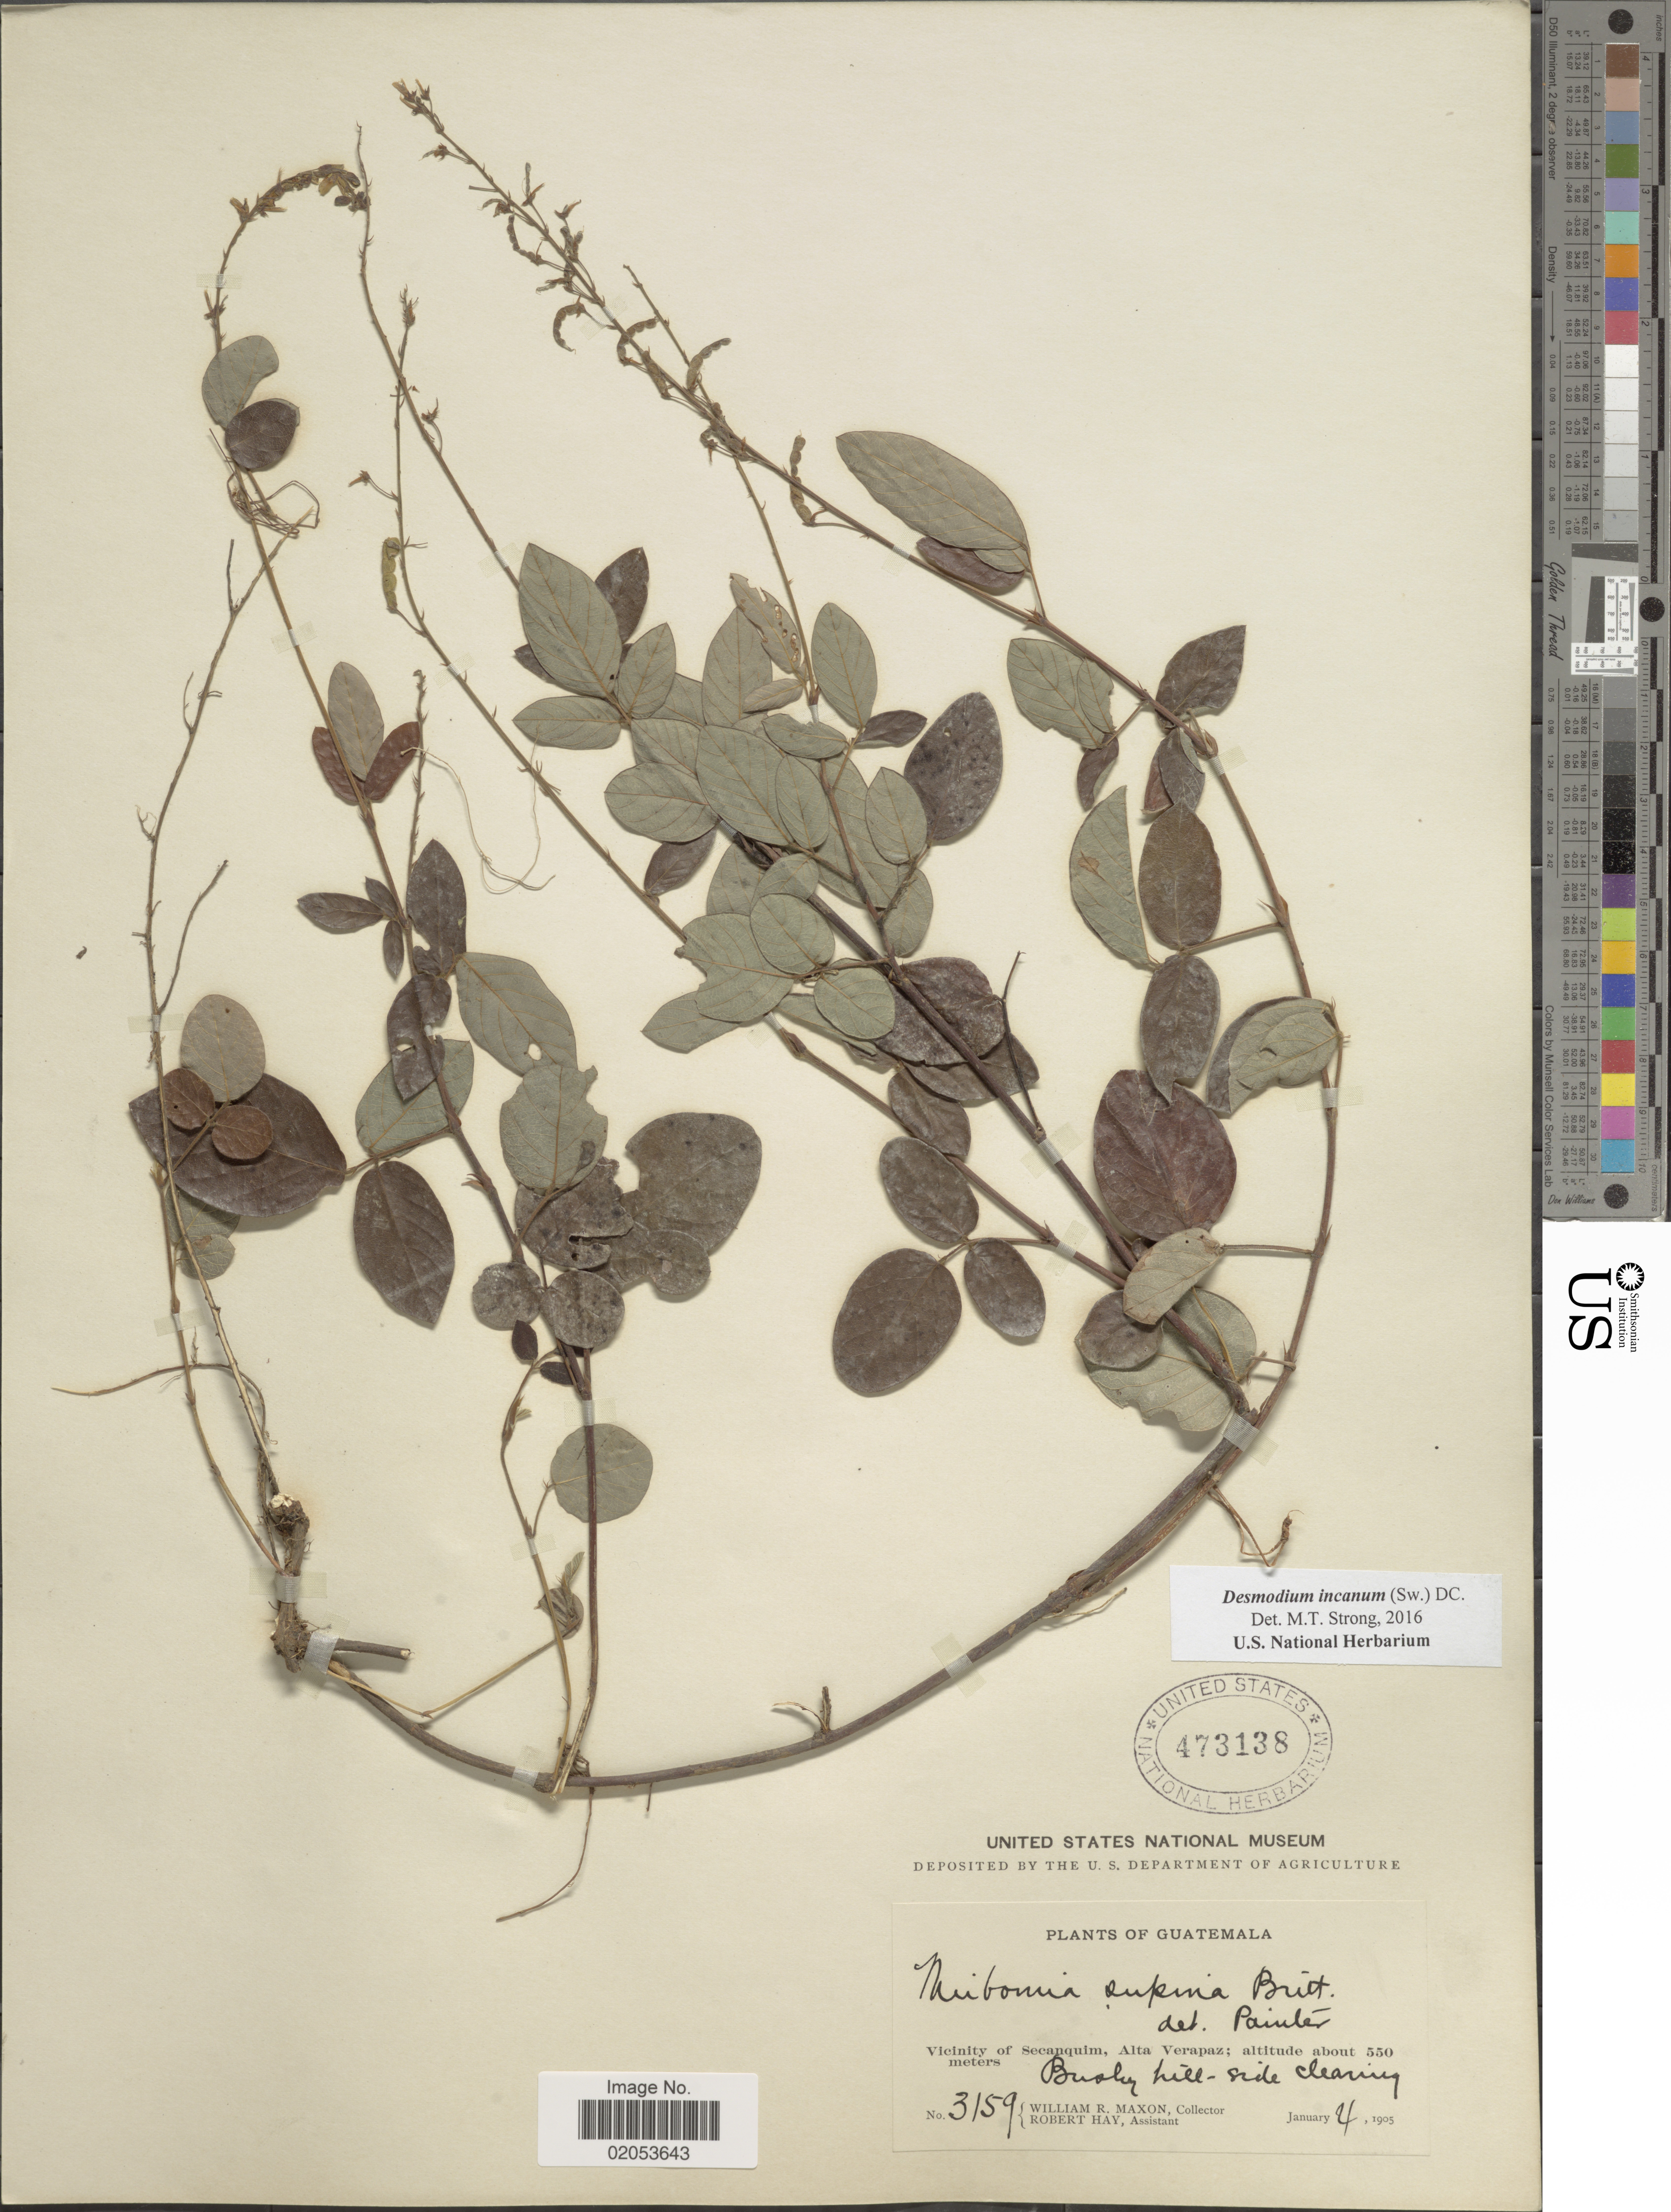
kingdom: Plantae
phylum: Tracheophyta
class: Magnoliopsida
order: Fabales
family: Fabaceae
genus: Desmodium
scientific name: Desmodium incanum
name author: (Sw.) DC.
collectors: W. R. Maxon & R. Hay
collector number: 3159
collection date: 1905-01-04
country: Guatemala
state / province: Alta Verapaz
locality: Vicinity of Secanquim, bsuhy hill-side clearing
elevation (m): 550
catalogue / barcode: US 473138